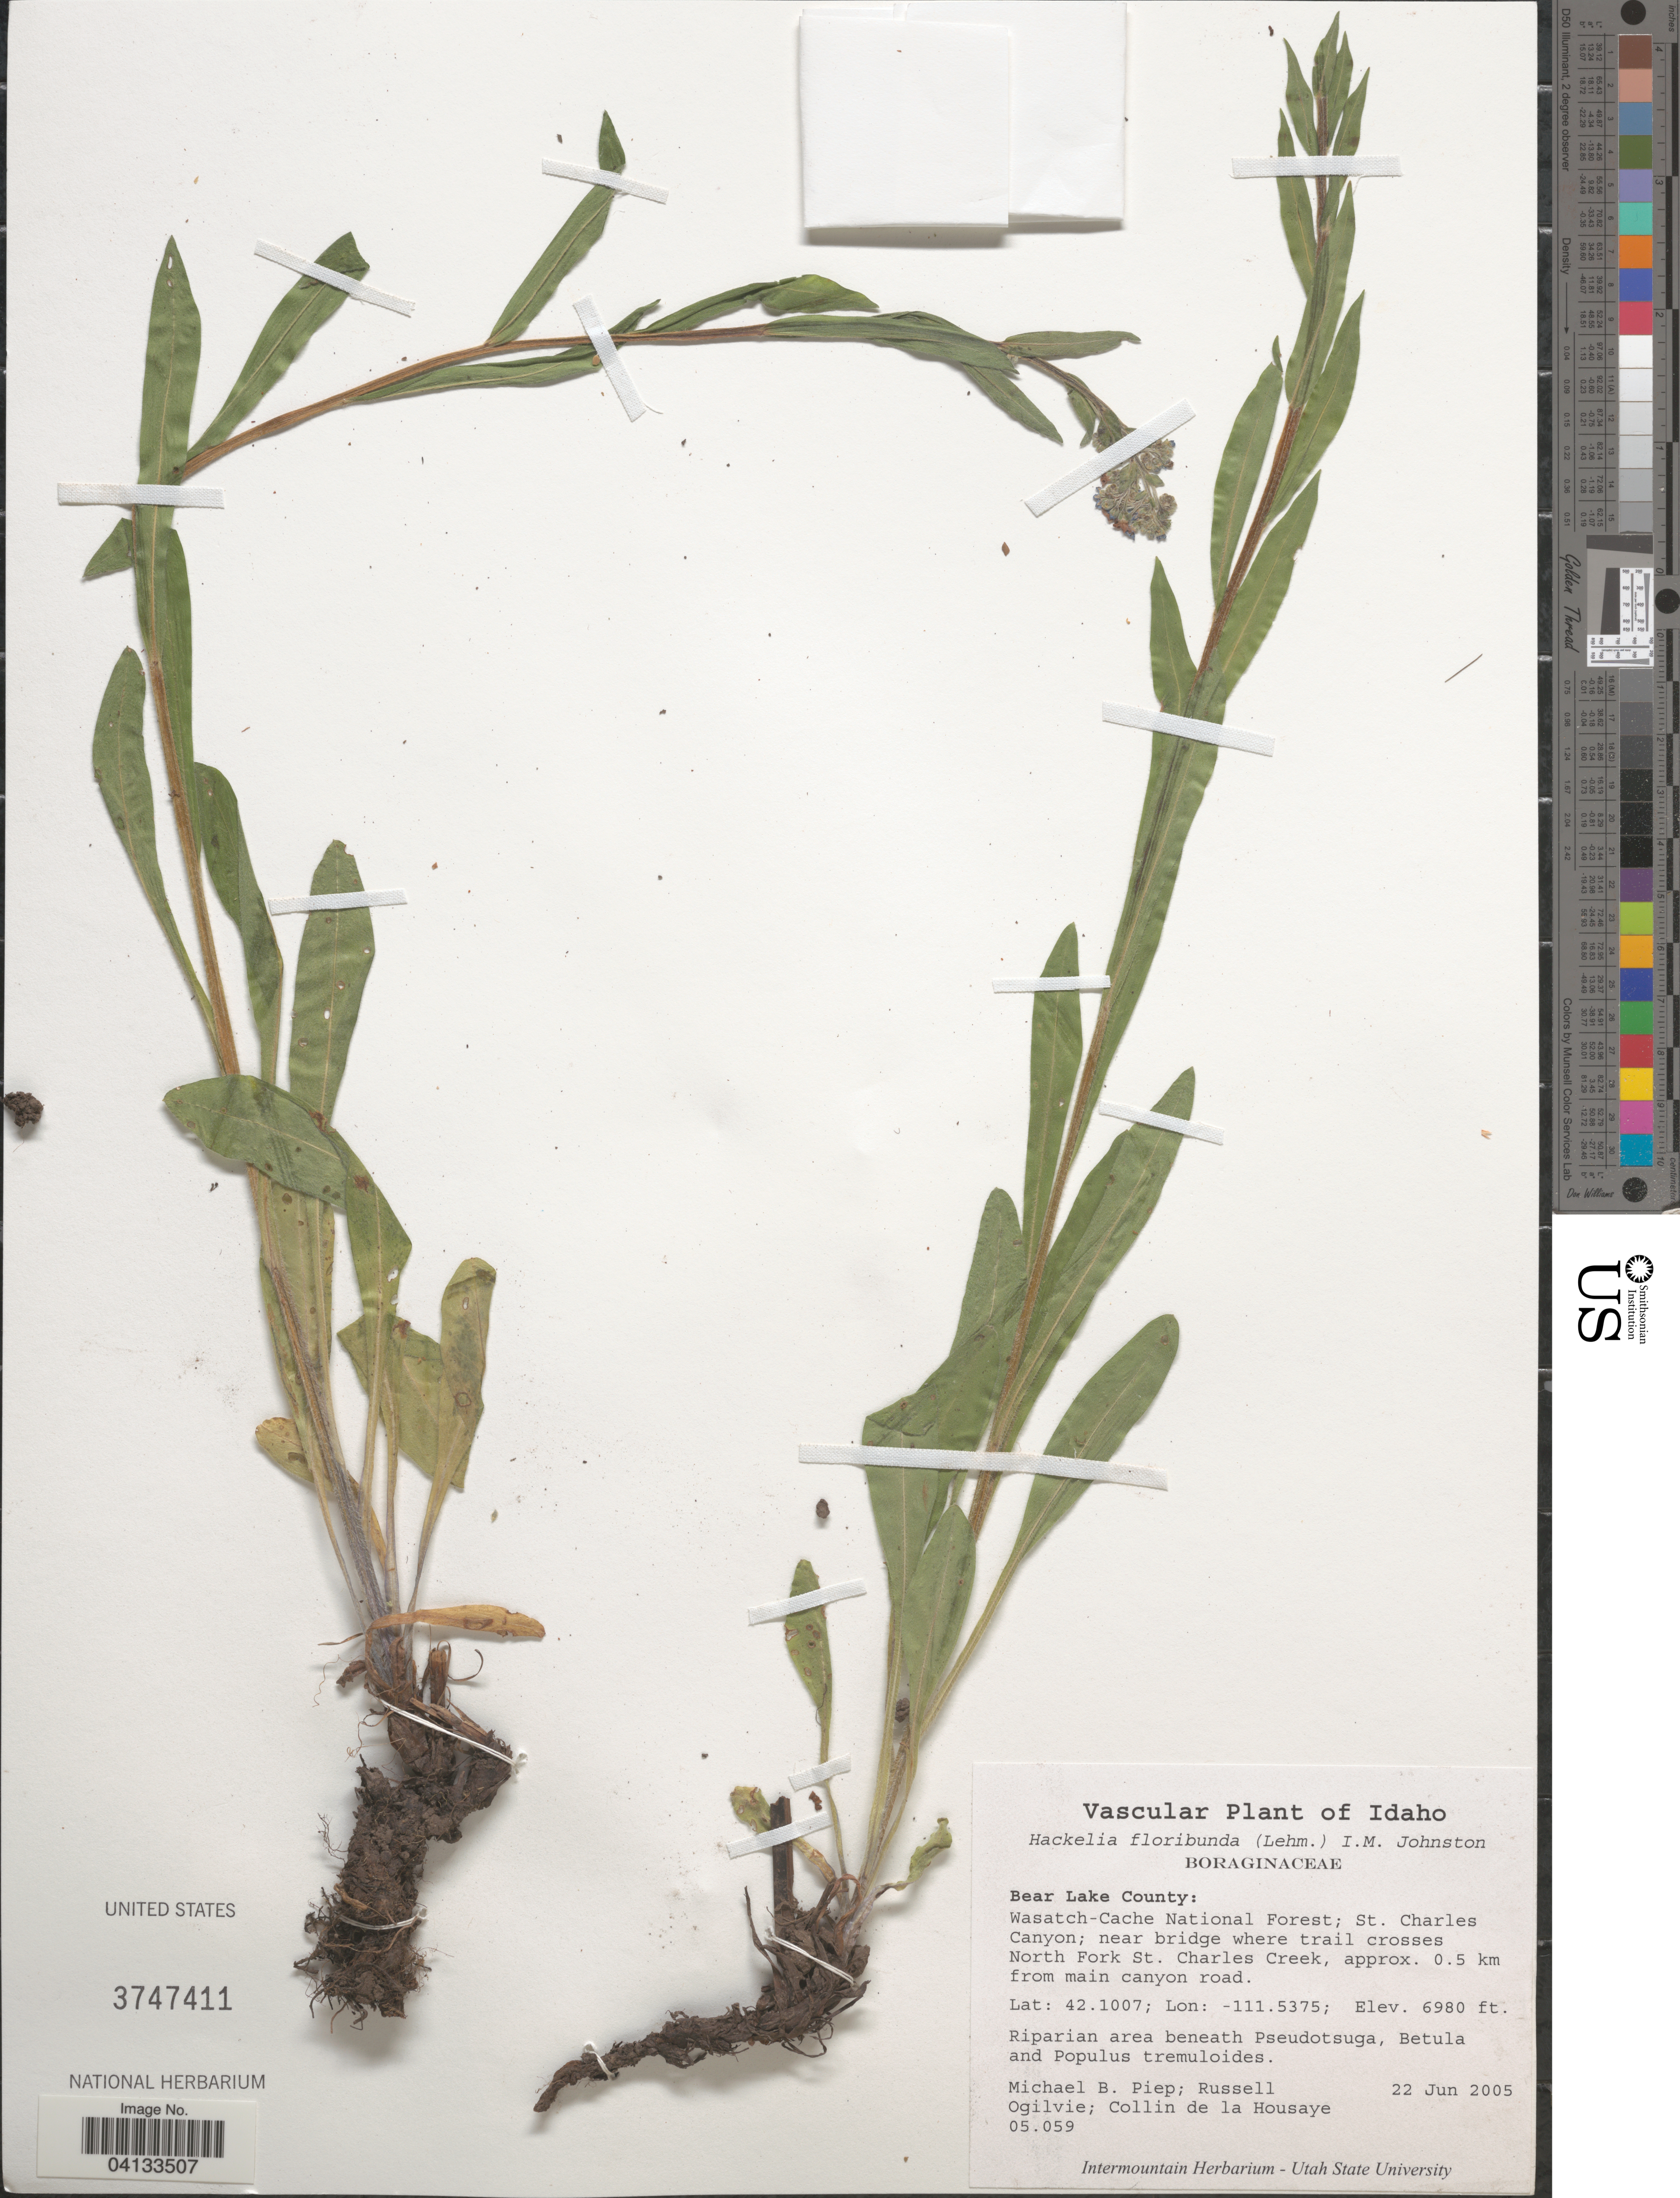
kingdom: Plantae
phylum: Tracheophyta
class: Magnoliopsida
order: Boraginales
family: Boraginaceae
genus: Hackelia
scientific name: Hackelia floribunda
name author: (Lehm.) I.M. Johnst.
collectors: M. Piep, R. Ogilvie & C. Housaye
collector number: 05.059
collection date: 2005-06-22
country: United States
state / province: Idaho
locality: Bear Lake County: Wasatch-Cache National Forest; St. Charles Canyon; near bridge where trail crosses North Fork St. Charles Creek, approx. 0.5 km from main canyon road.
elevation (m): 2128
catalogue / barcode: US 3747411